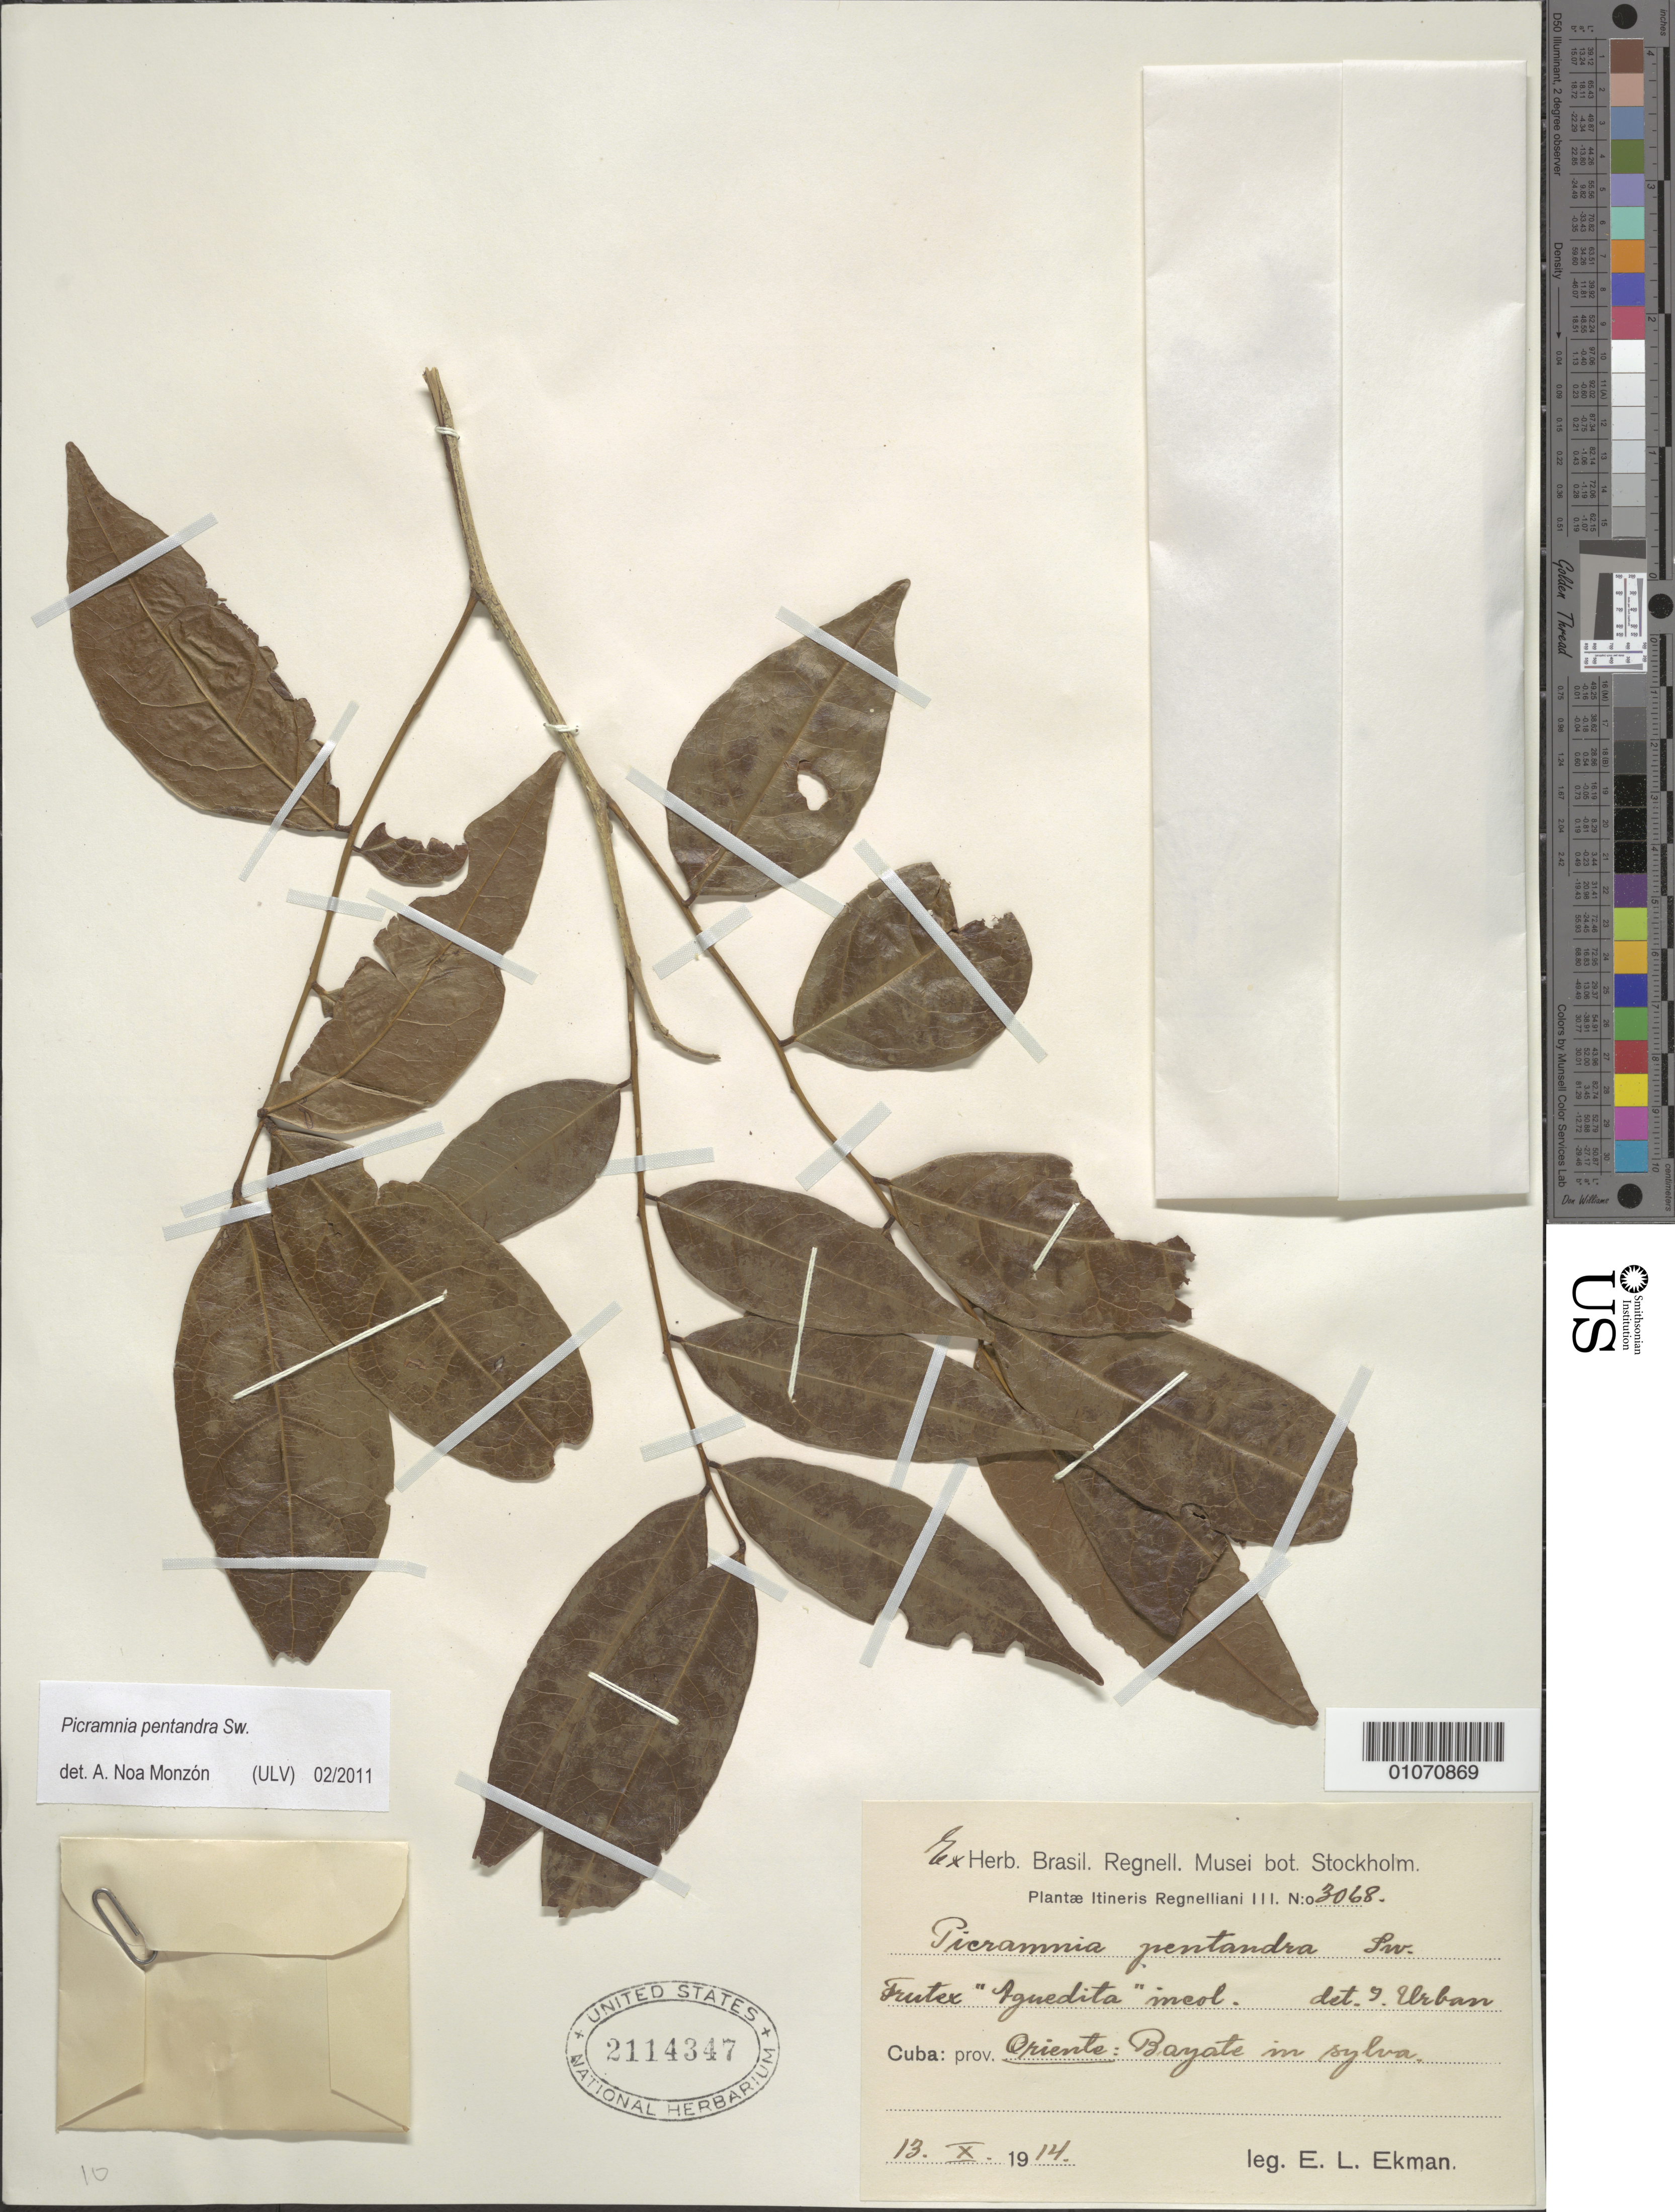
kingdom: Plantae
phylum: Tracheophyta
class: Magnoliopsida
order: Picramniales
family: Picramniaceae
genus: Picramnia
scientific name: Picramnia pentandra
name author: Sw.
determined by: Noa Monzón, A.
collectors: E. L. Ekman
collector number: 3068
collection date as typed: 13 Oct 1914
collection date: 1914-10-13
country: Cuba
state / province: Oriente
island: Cuba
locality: Bayate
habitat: In sylva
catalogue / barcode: US 2114347